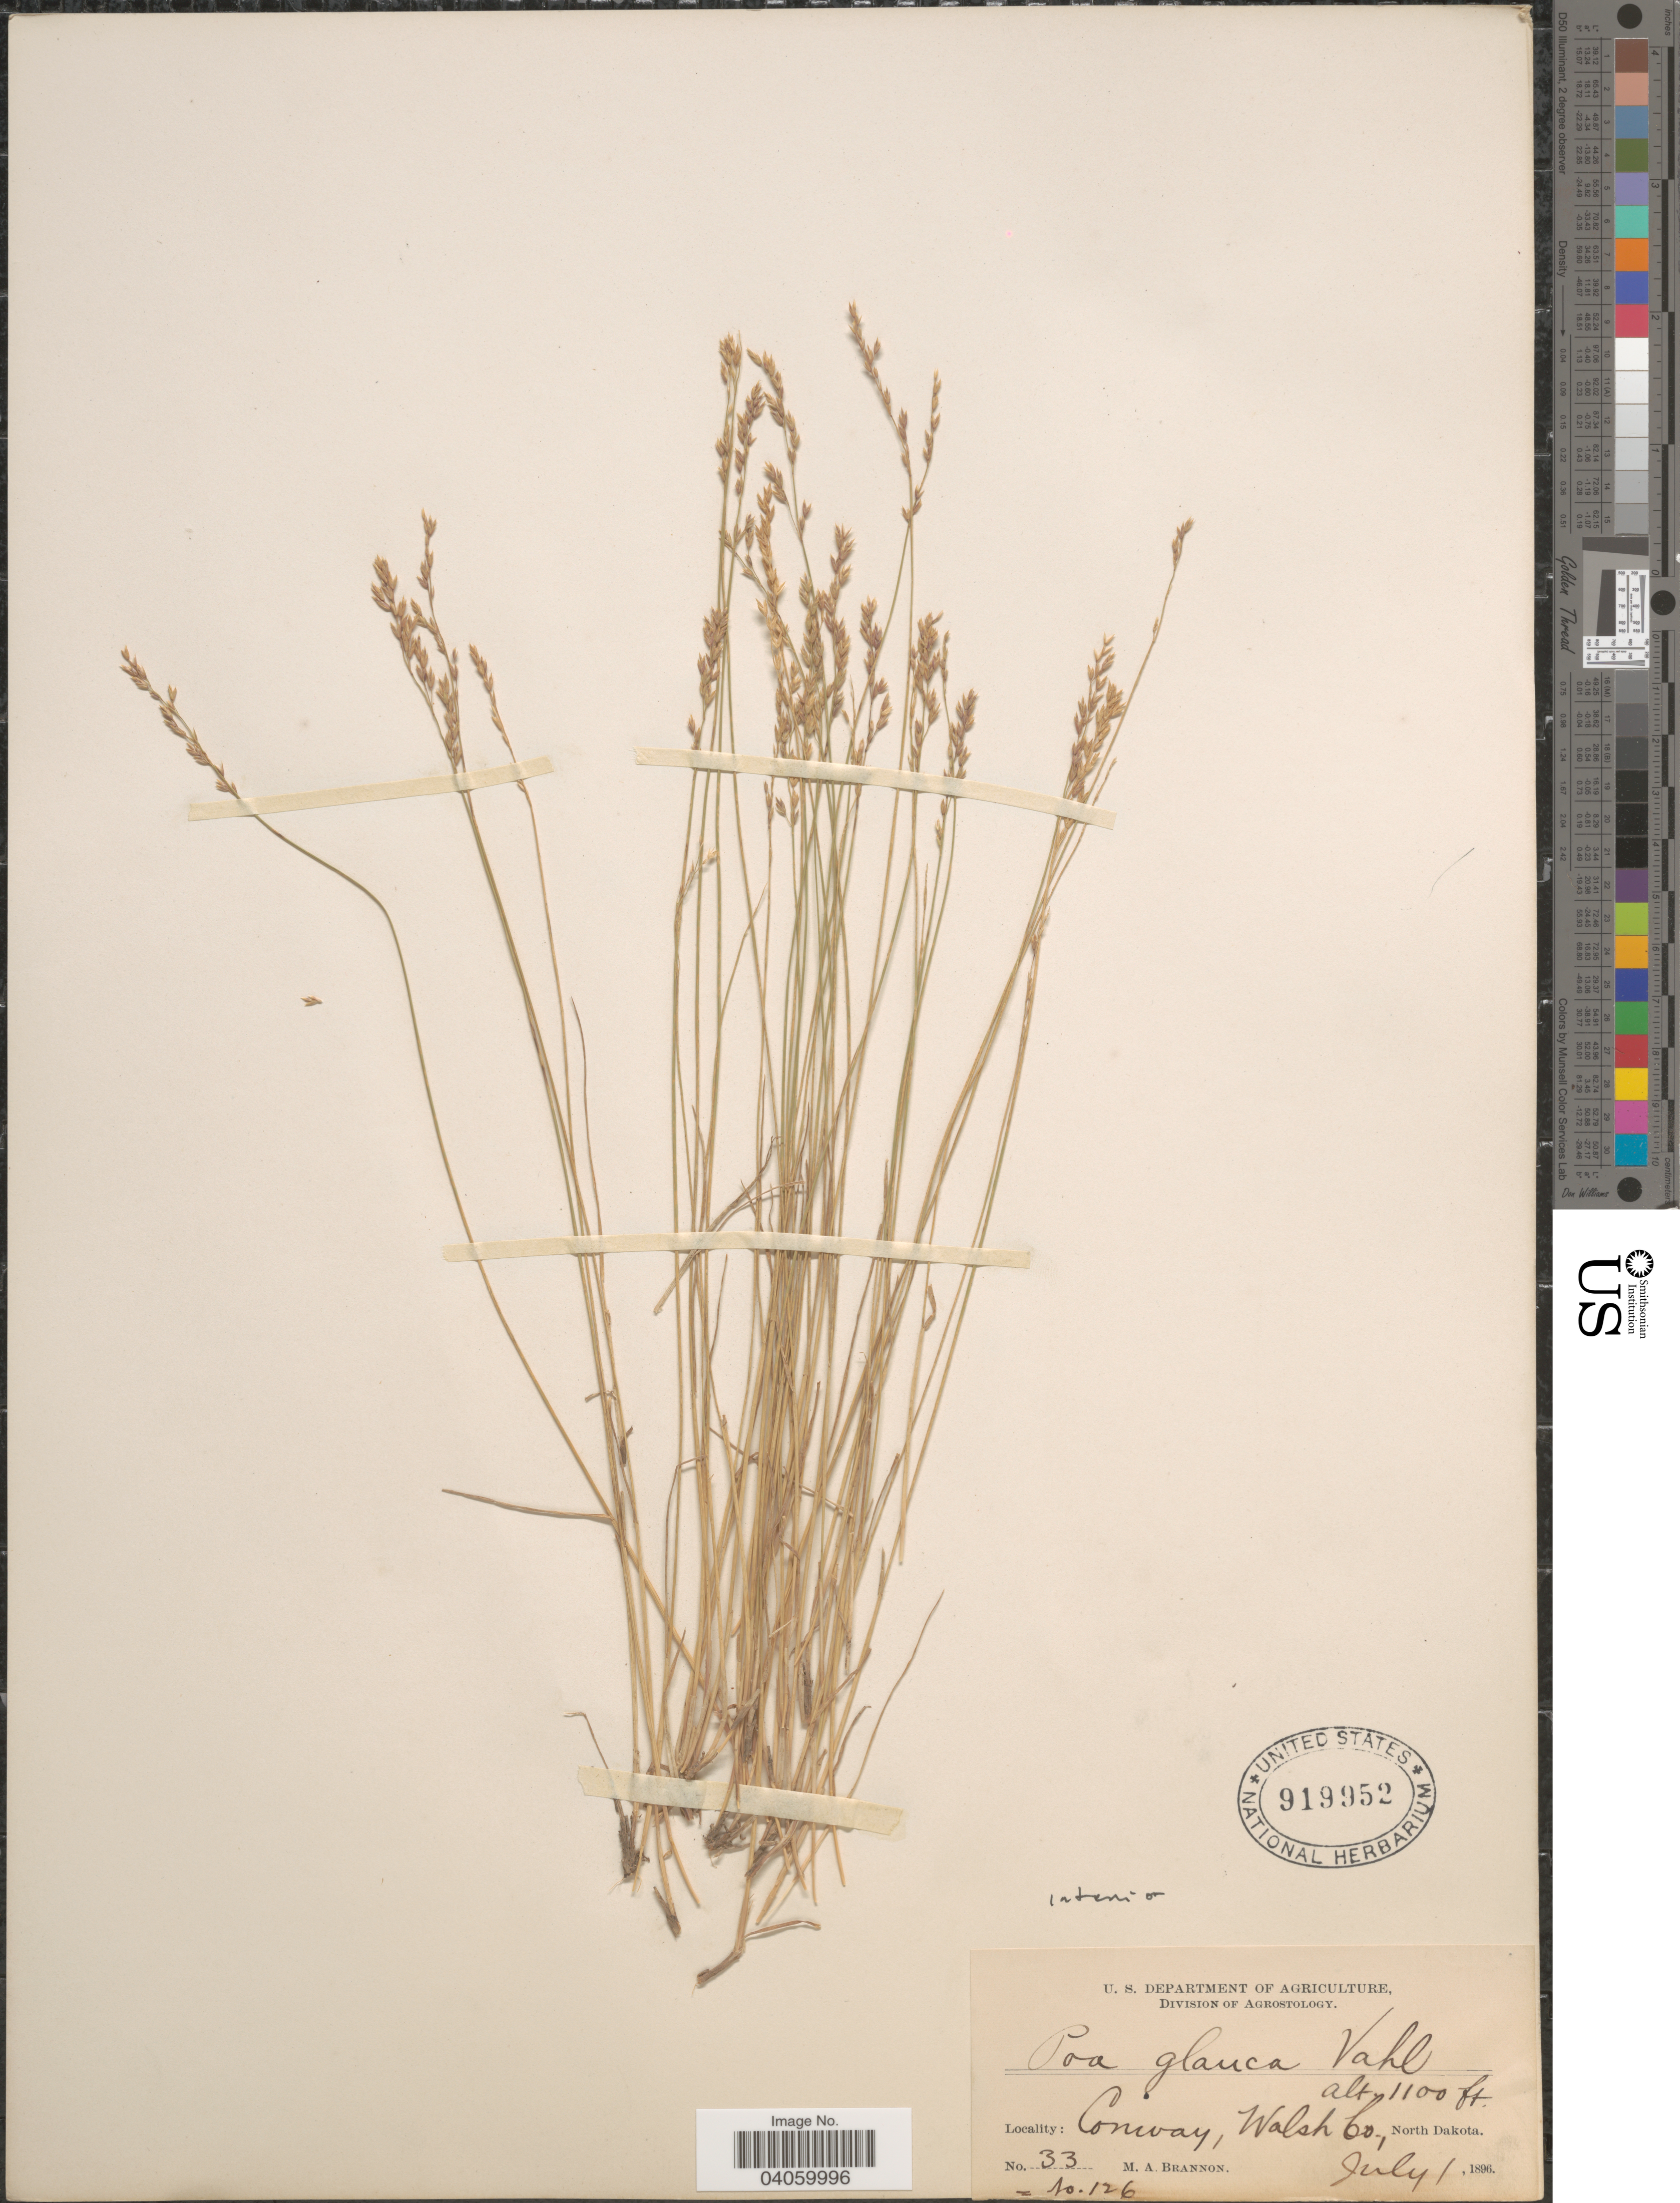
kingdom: Plantae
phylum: Tracheophyta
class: Liliopsida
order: Poales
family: Poaceae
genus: Poa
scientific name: Poa interior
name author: Rydb.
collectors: M. Brannon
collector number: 33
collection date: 1896-07-01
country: United States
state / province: North Dakota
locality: Conway, Walsh Co.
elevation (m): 335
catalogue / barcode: US 919952